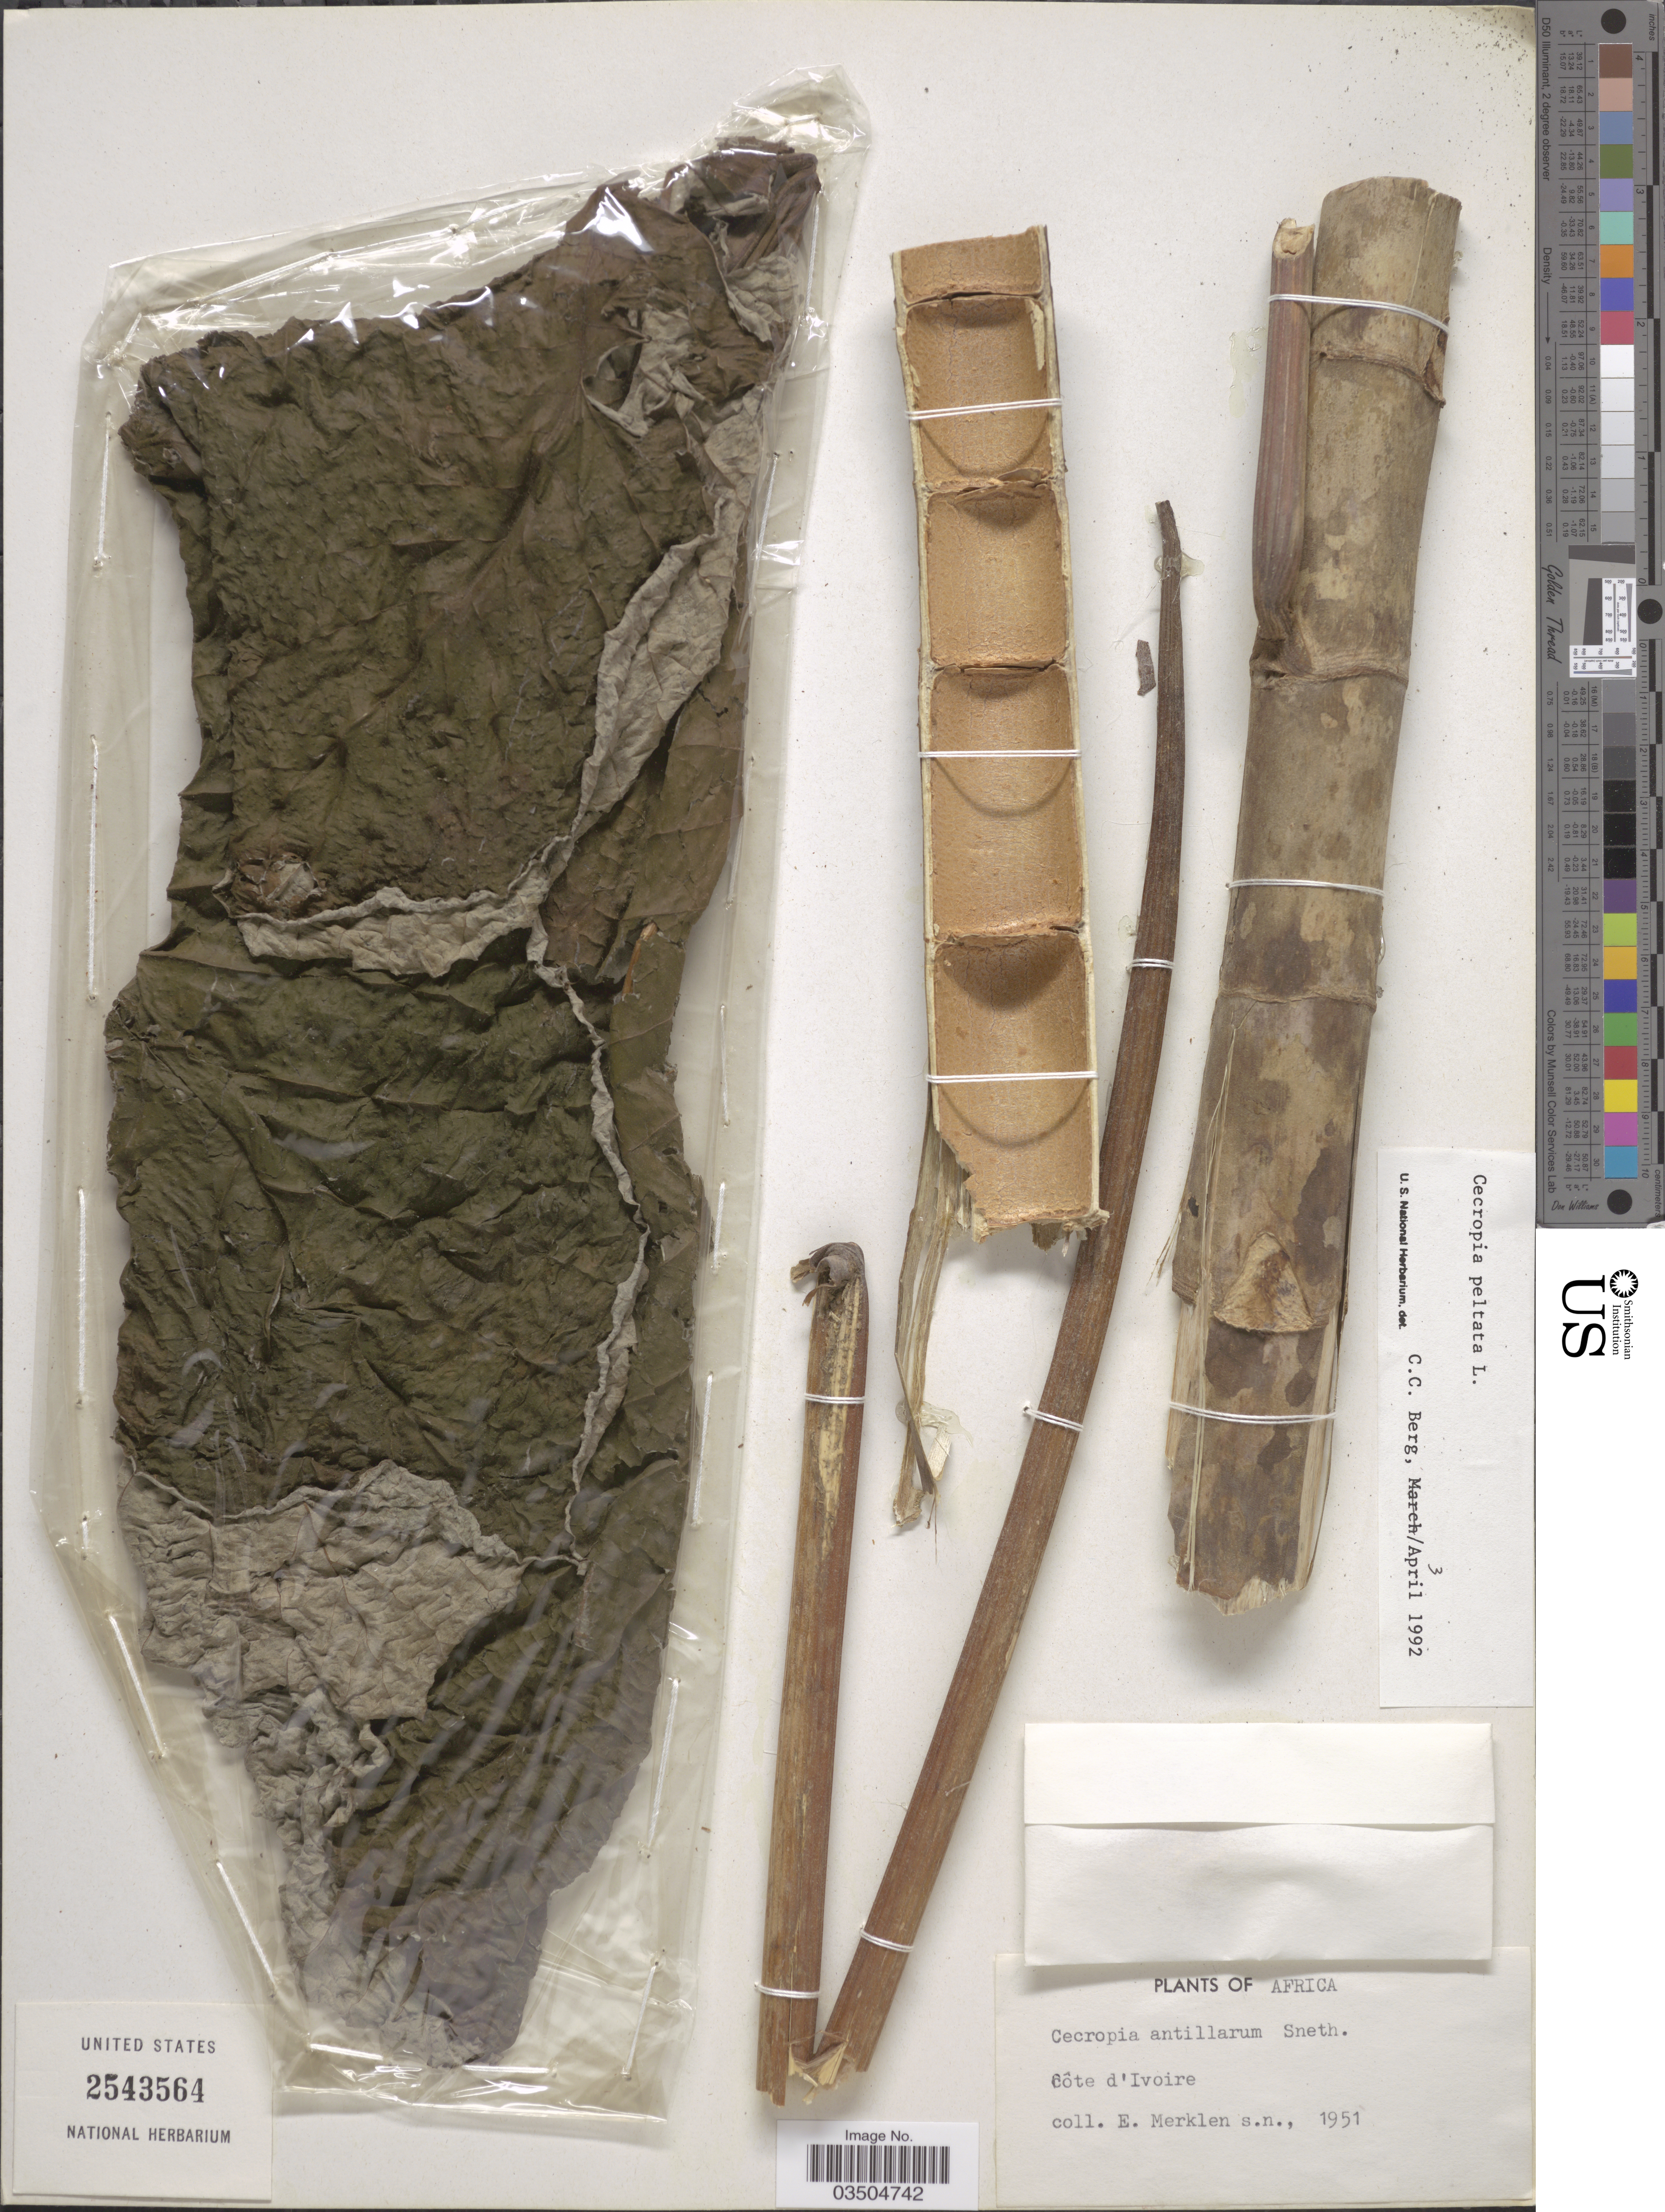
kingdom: Plantae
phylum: Tracheophyta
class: Magnoliopsida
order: Rosales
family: Urticaceae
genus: Cecropia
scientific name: Cecropia peltata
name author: L.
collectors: E. Merklen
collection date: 1951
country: Ivory Coast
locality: Africa. Côte d' Ivoire.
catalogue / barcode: US 2543564